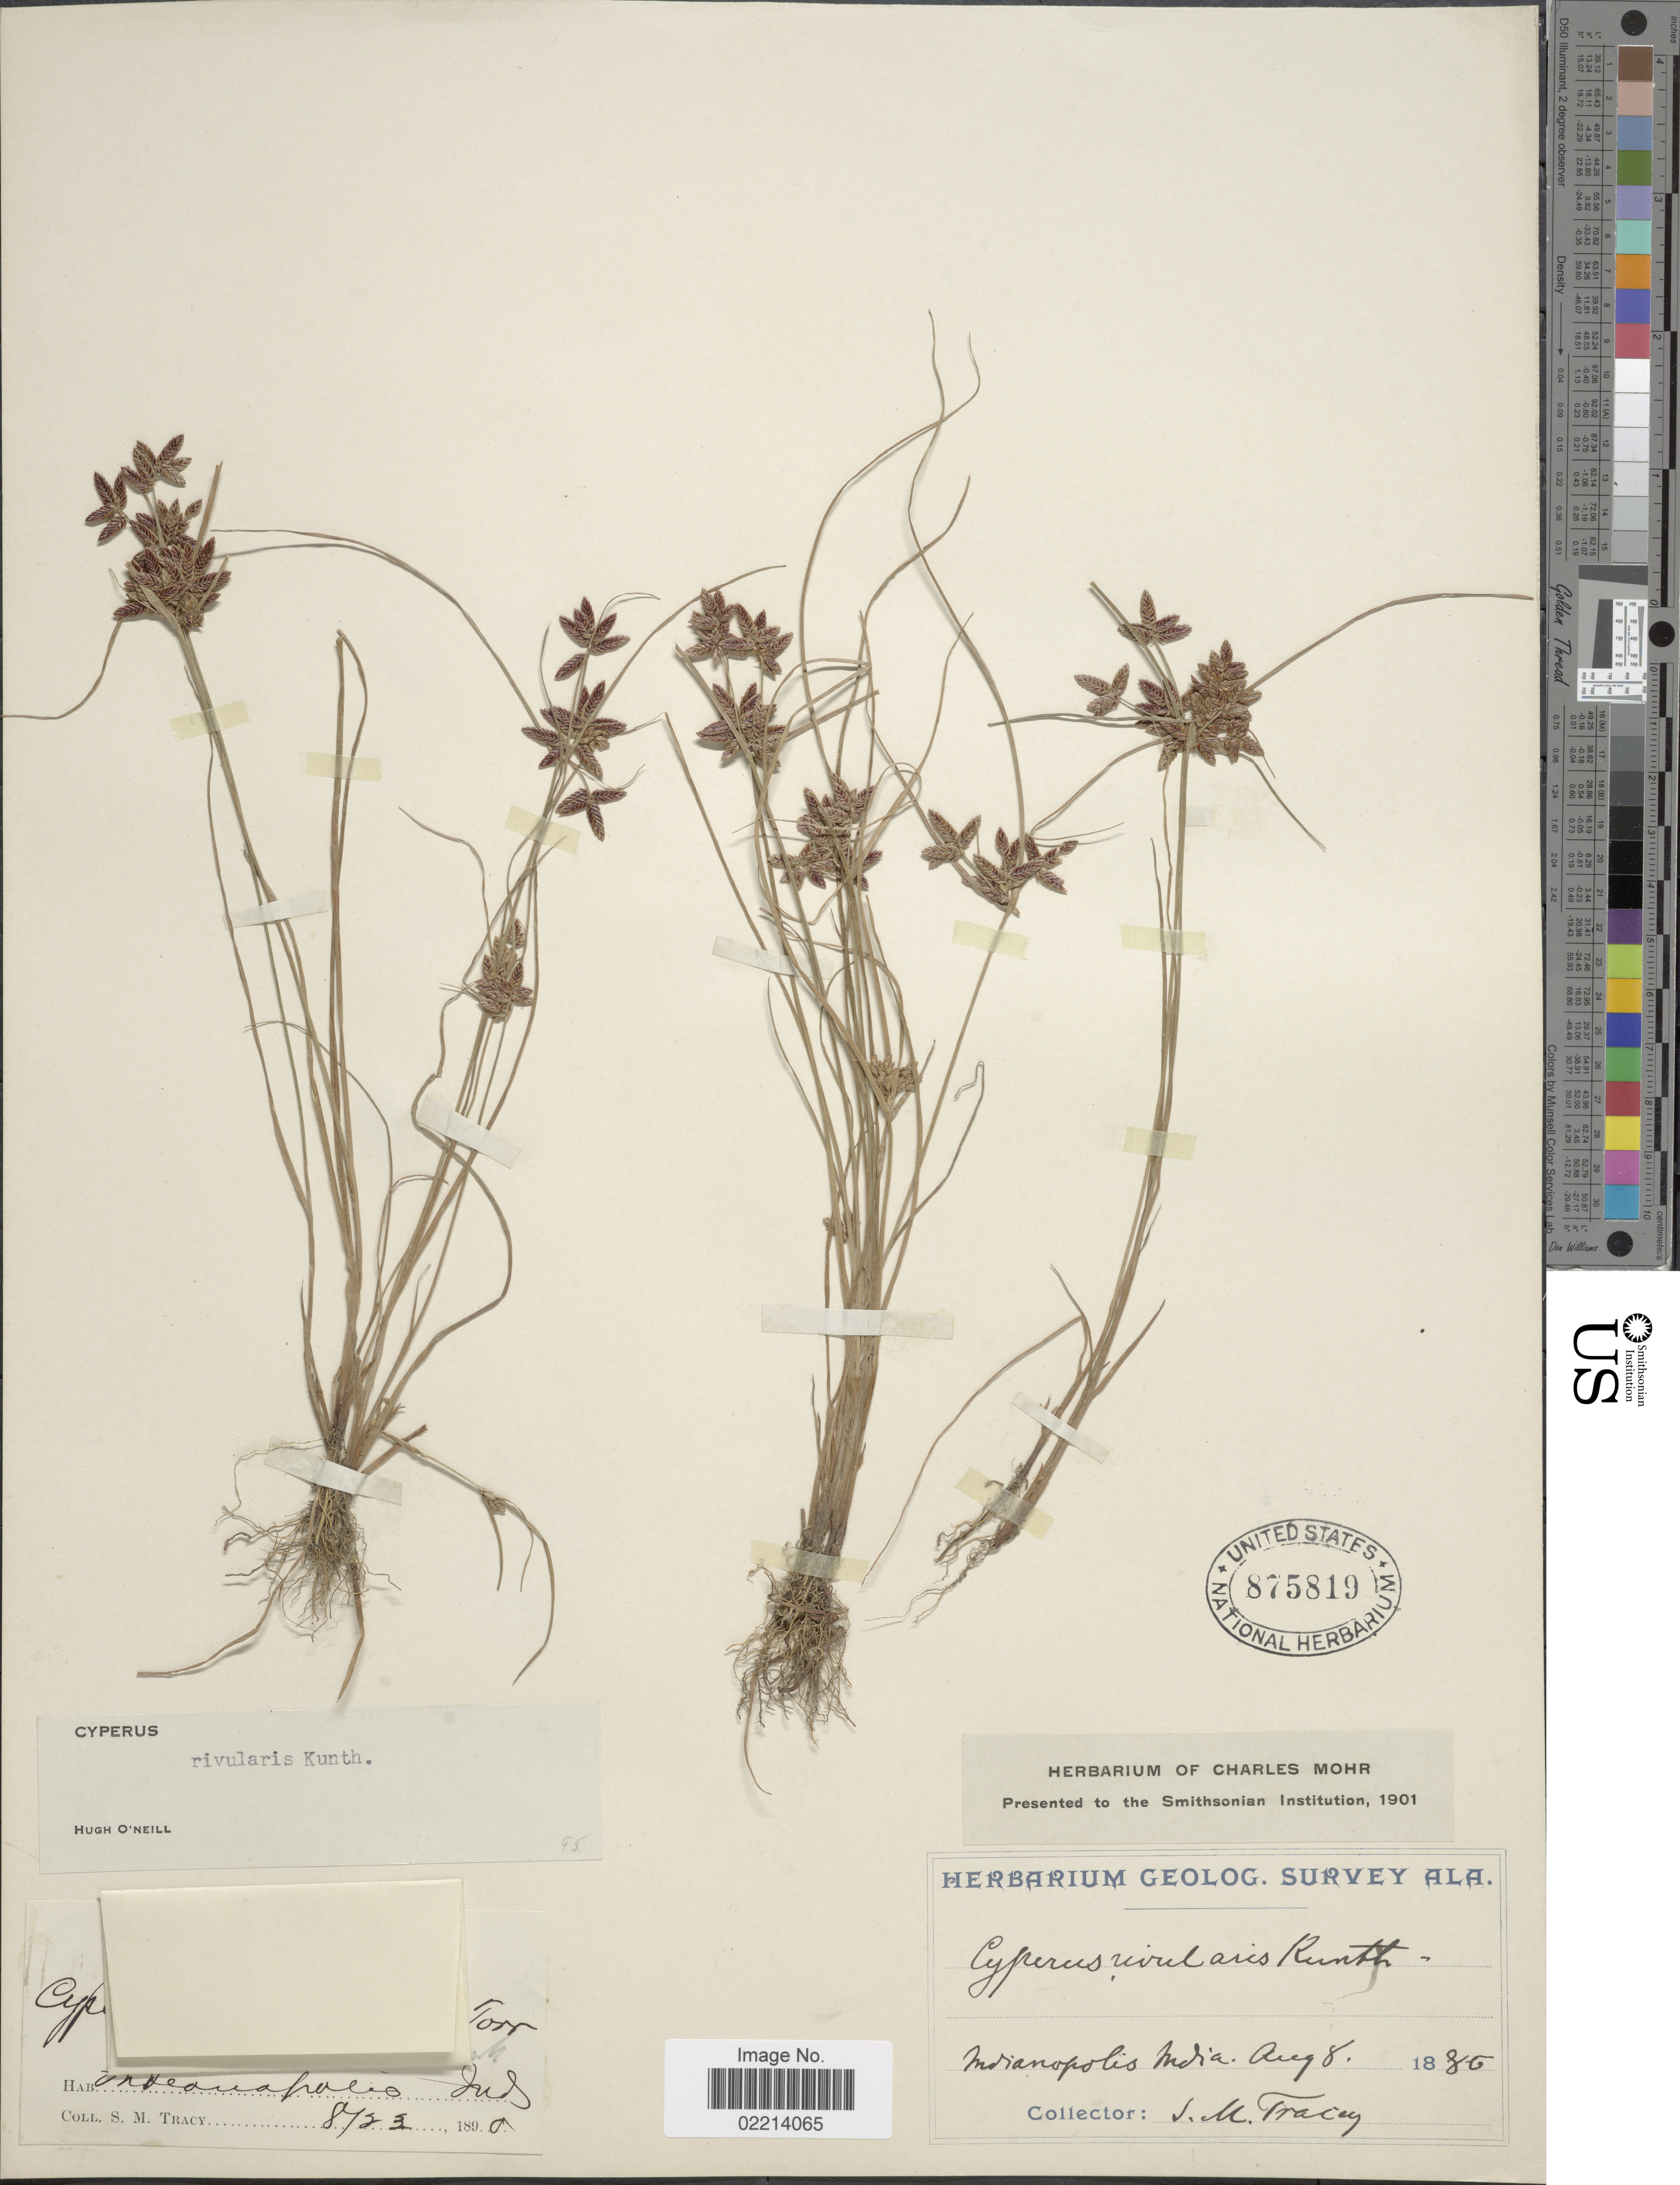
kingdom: Plantae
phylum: Tracheophyta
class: Liliopsida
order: Poales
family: Cyperaceae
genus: Cyperus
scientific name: Cyperus bipartitus Torr.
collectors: S. Tracey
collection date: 1886-08-08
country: United States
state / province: Indiana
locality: Indianapolis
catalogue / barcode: US 875819